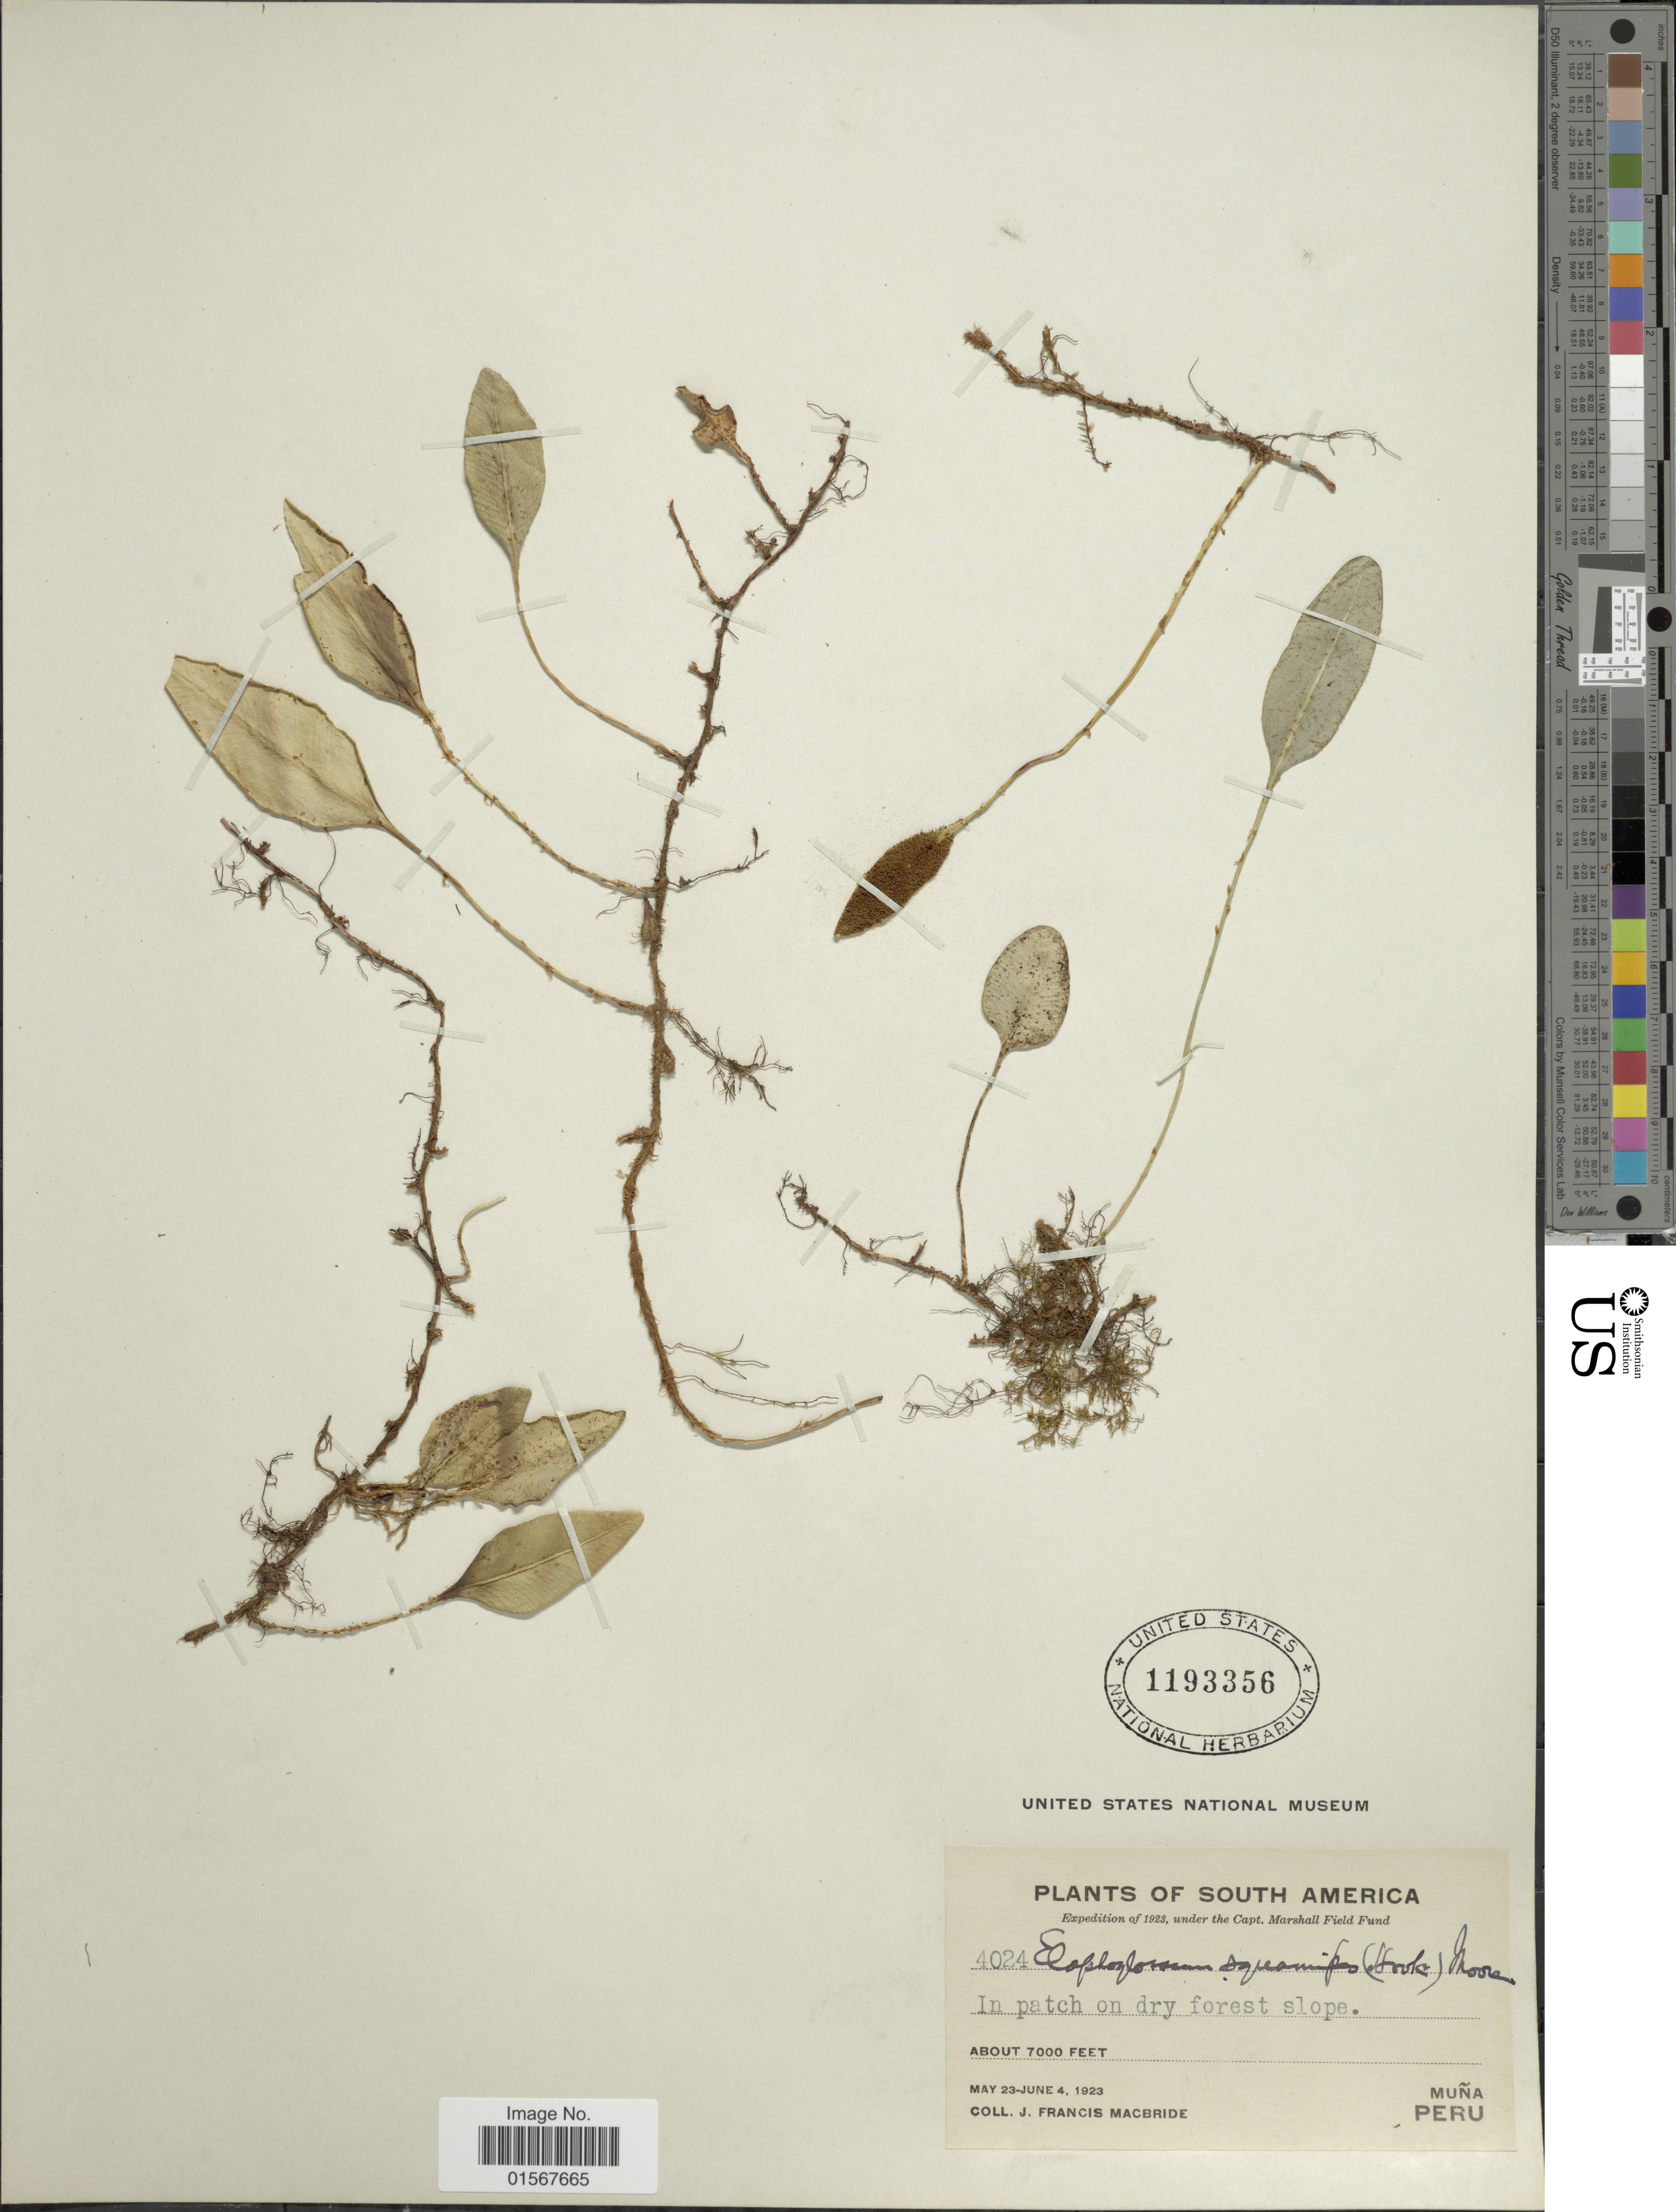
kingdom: Plantae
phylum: Tracheophyta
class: Polypodiopsida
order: Polypodiales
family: Dryopteridaceae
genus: Elaphoglossum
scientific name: Elaphoglossum squamipes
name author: (Hook.) T. Moore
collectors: J. F. Macbride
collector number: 4024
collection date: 1923-05-23/1923-06-04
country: Peru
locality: Muna, Peru, South America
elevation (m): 2134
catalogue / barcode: US 1193356